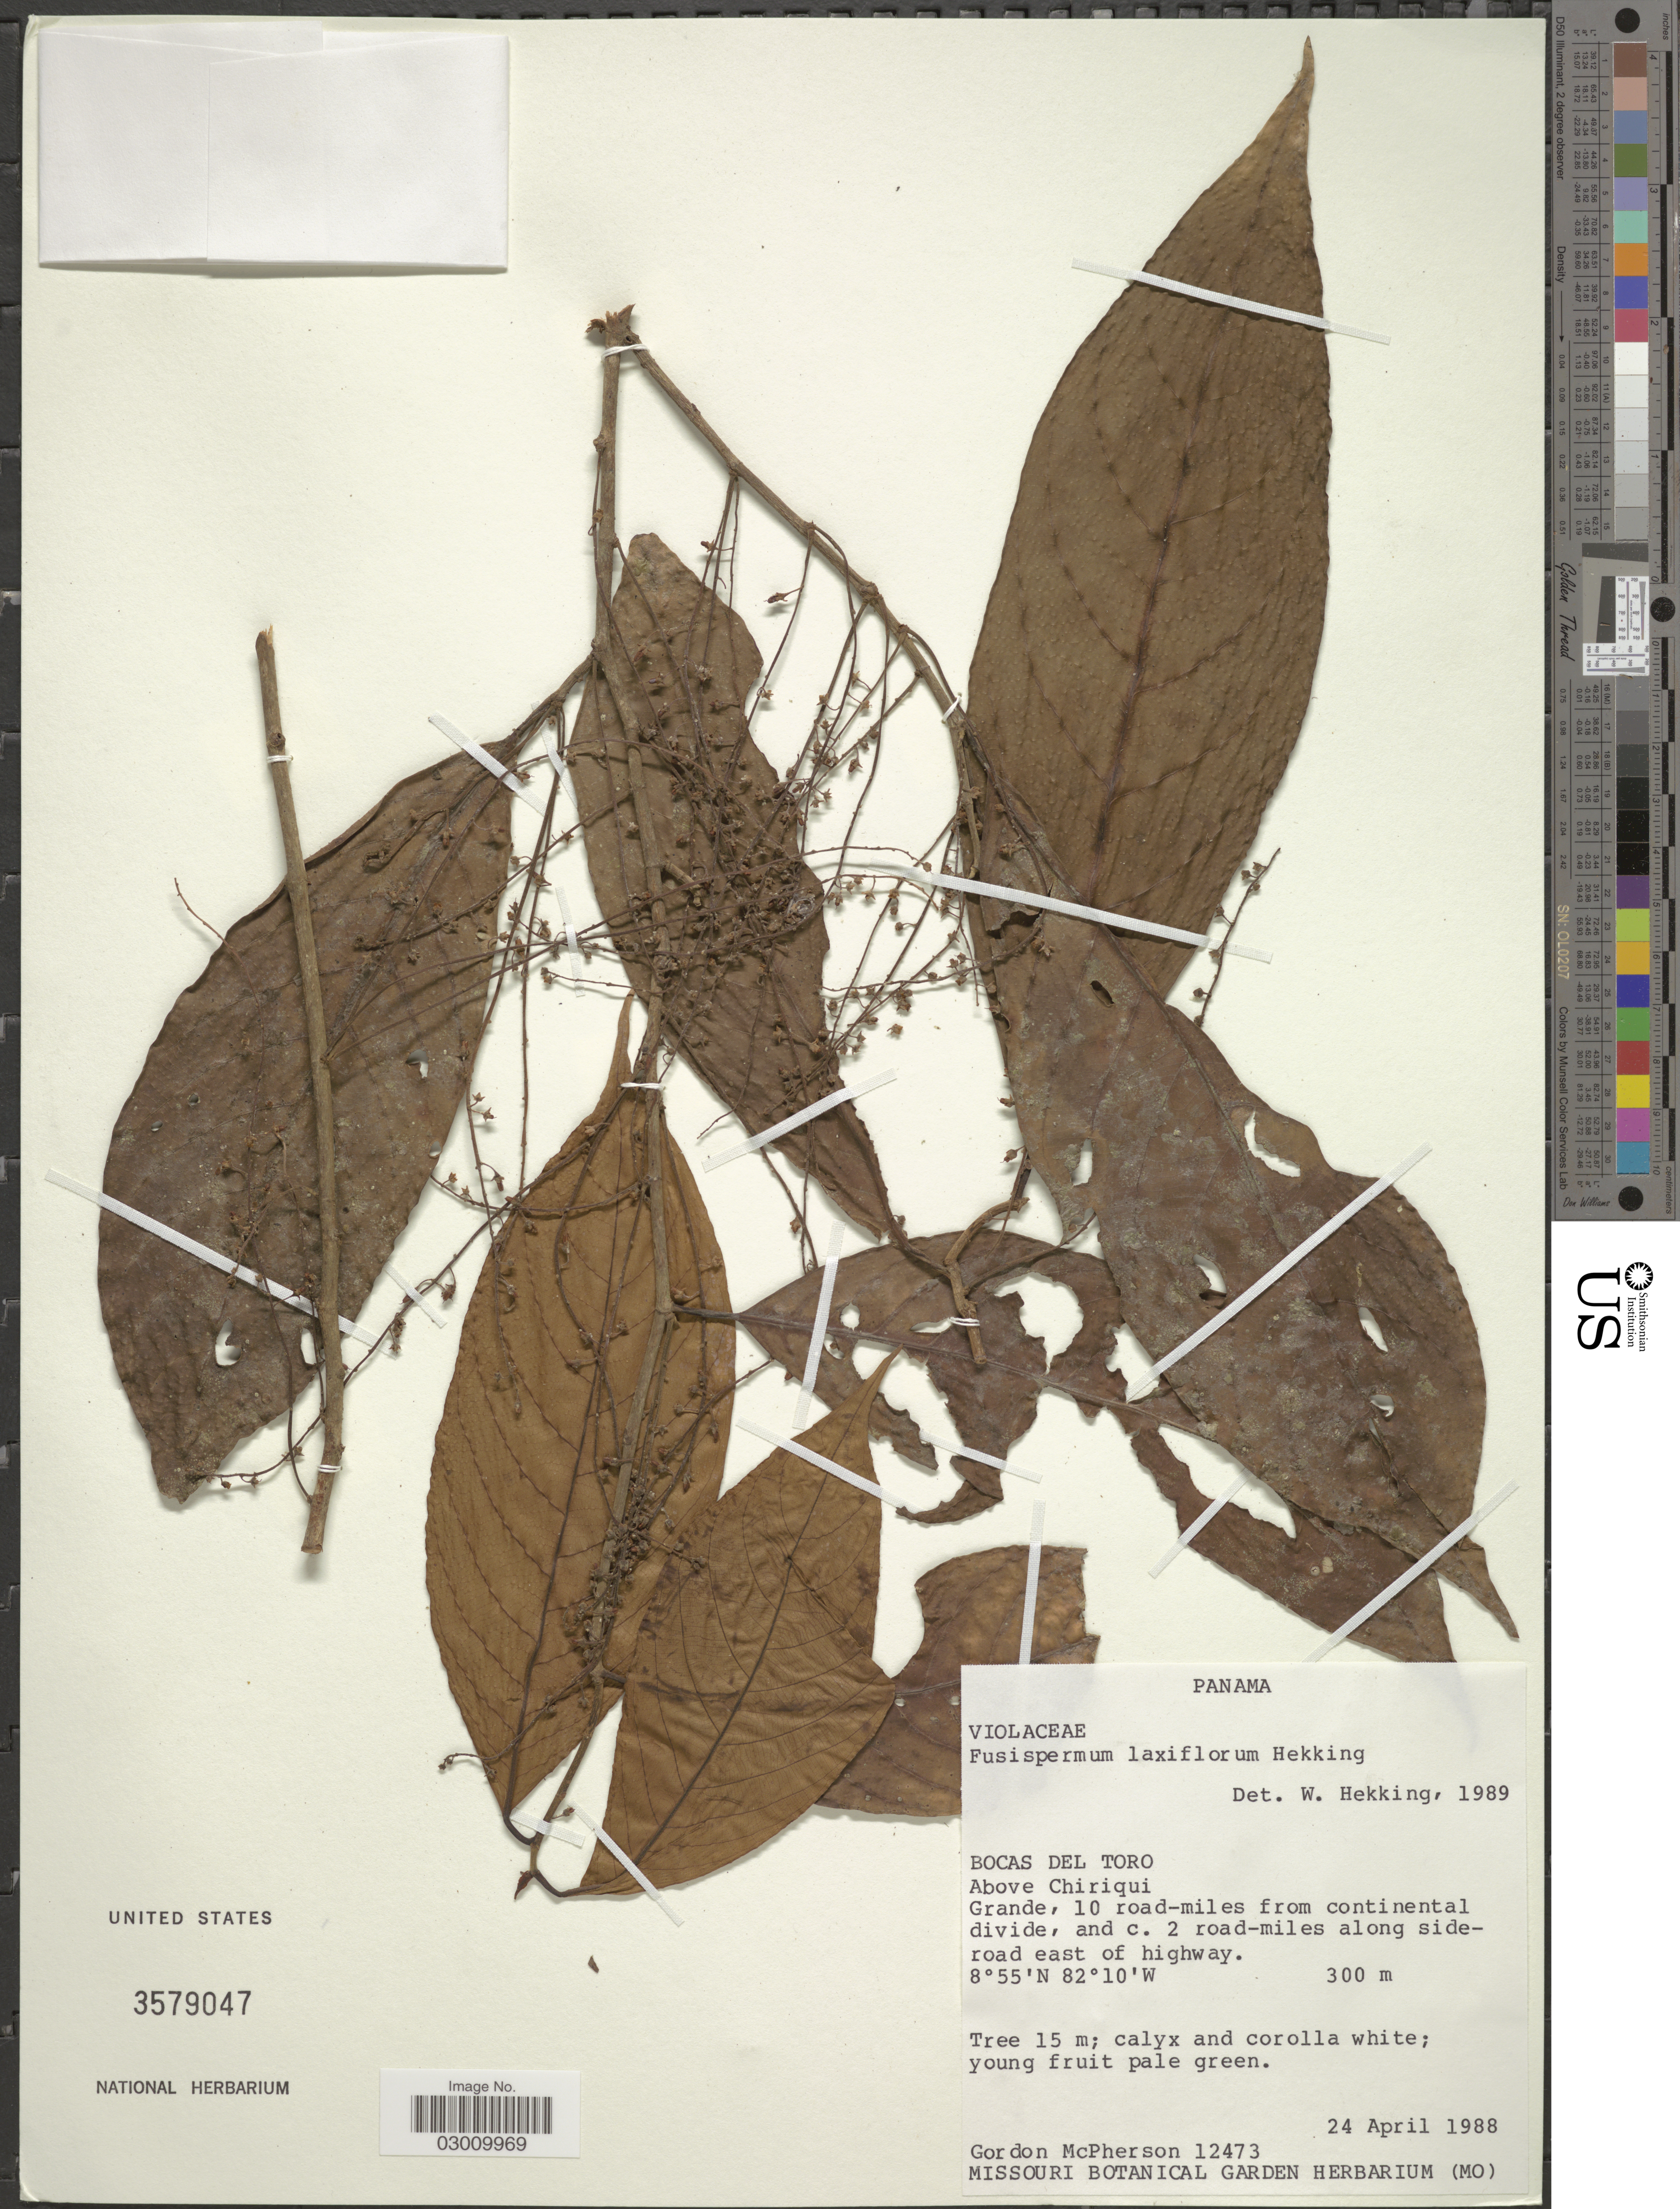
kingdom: Plantae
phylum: Tracheophyta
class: Magnoliopsida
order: Malpighiales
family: Violaceae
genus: Fusispermum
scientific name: Fusispermum laxiflorum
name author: Hekking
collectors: G. D. McPherson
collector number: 12473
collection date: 1988-04-24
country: Panama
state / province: Bocas del Toro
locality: Above Chiriqui, Grande, 10 road-miles from continental divide, and c. 2 road-miles along side-road east of highway.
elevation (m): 300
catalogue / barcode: US 3579047